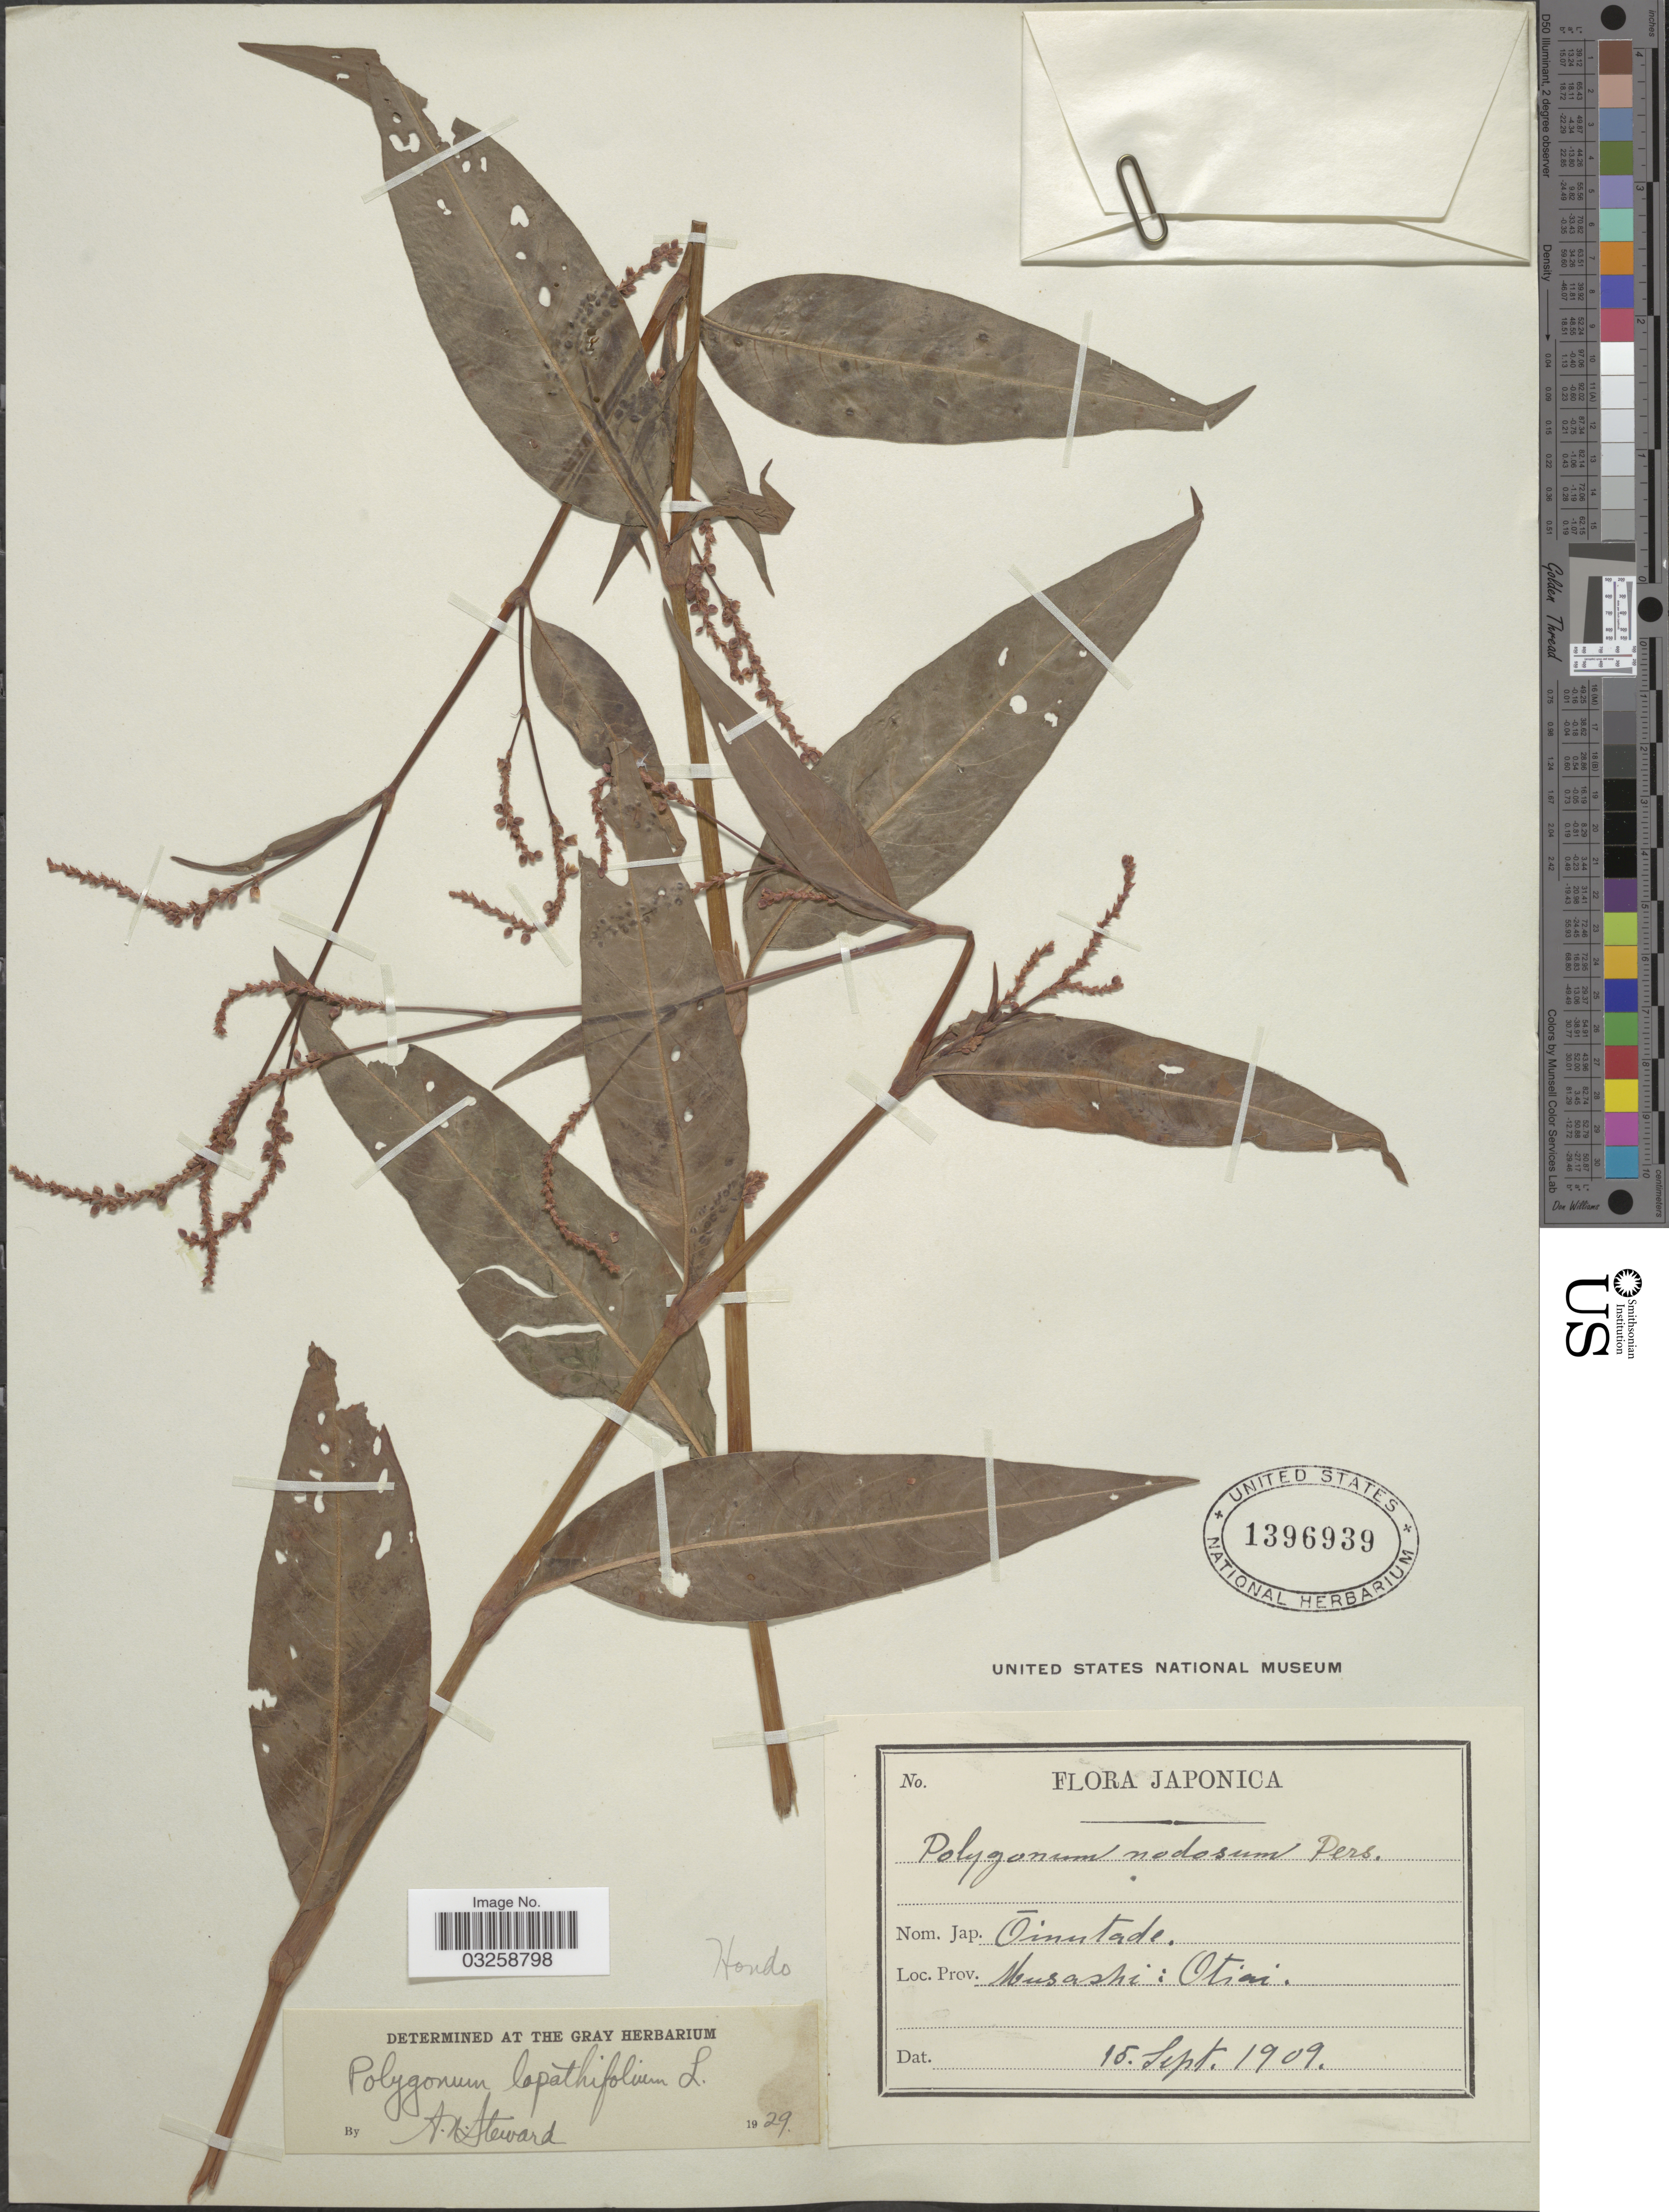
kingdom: Plantae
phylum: Tracheophyta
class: Magnoliopsida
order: Caryophyllales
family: Polygonaceae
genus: Polygonum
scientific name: Polygonum lapathifolium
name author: L.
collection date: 1909-09-15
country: Japan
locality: Hondo. Musashi: Otiai.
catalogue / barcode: US 1396939